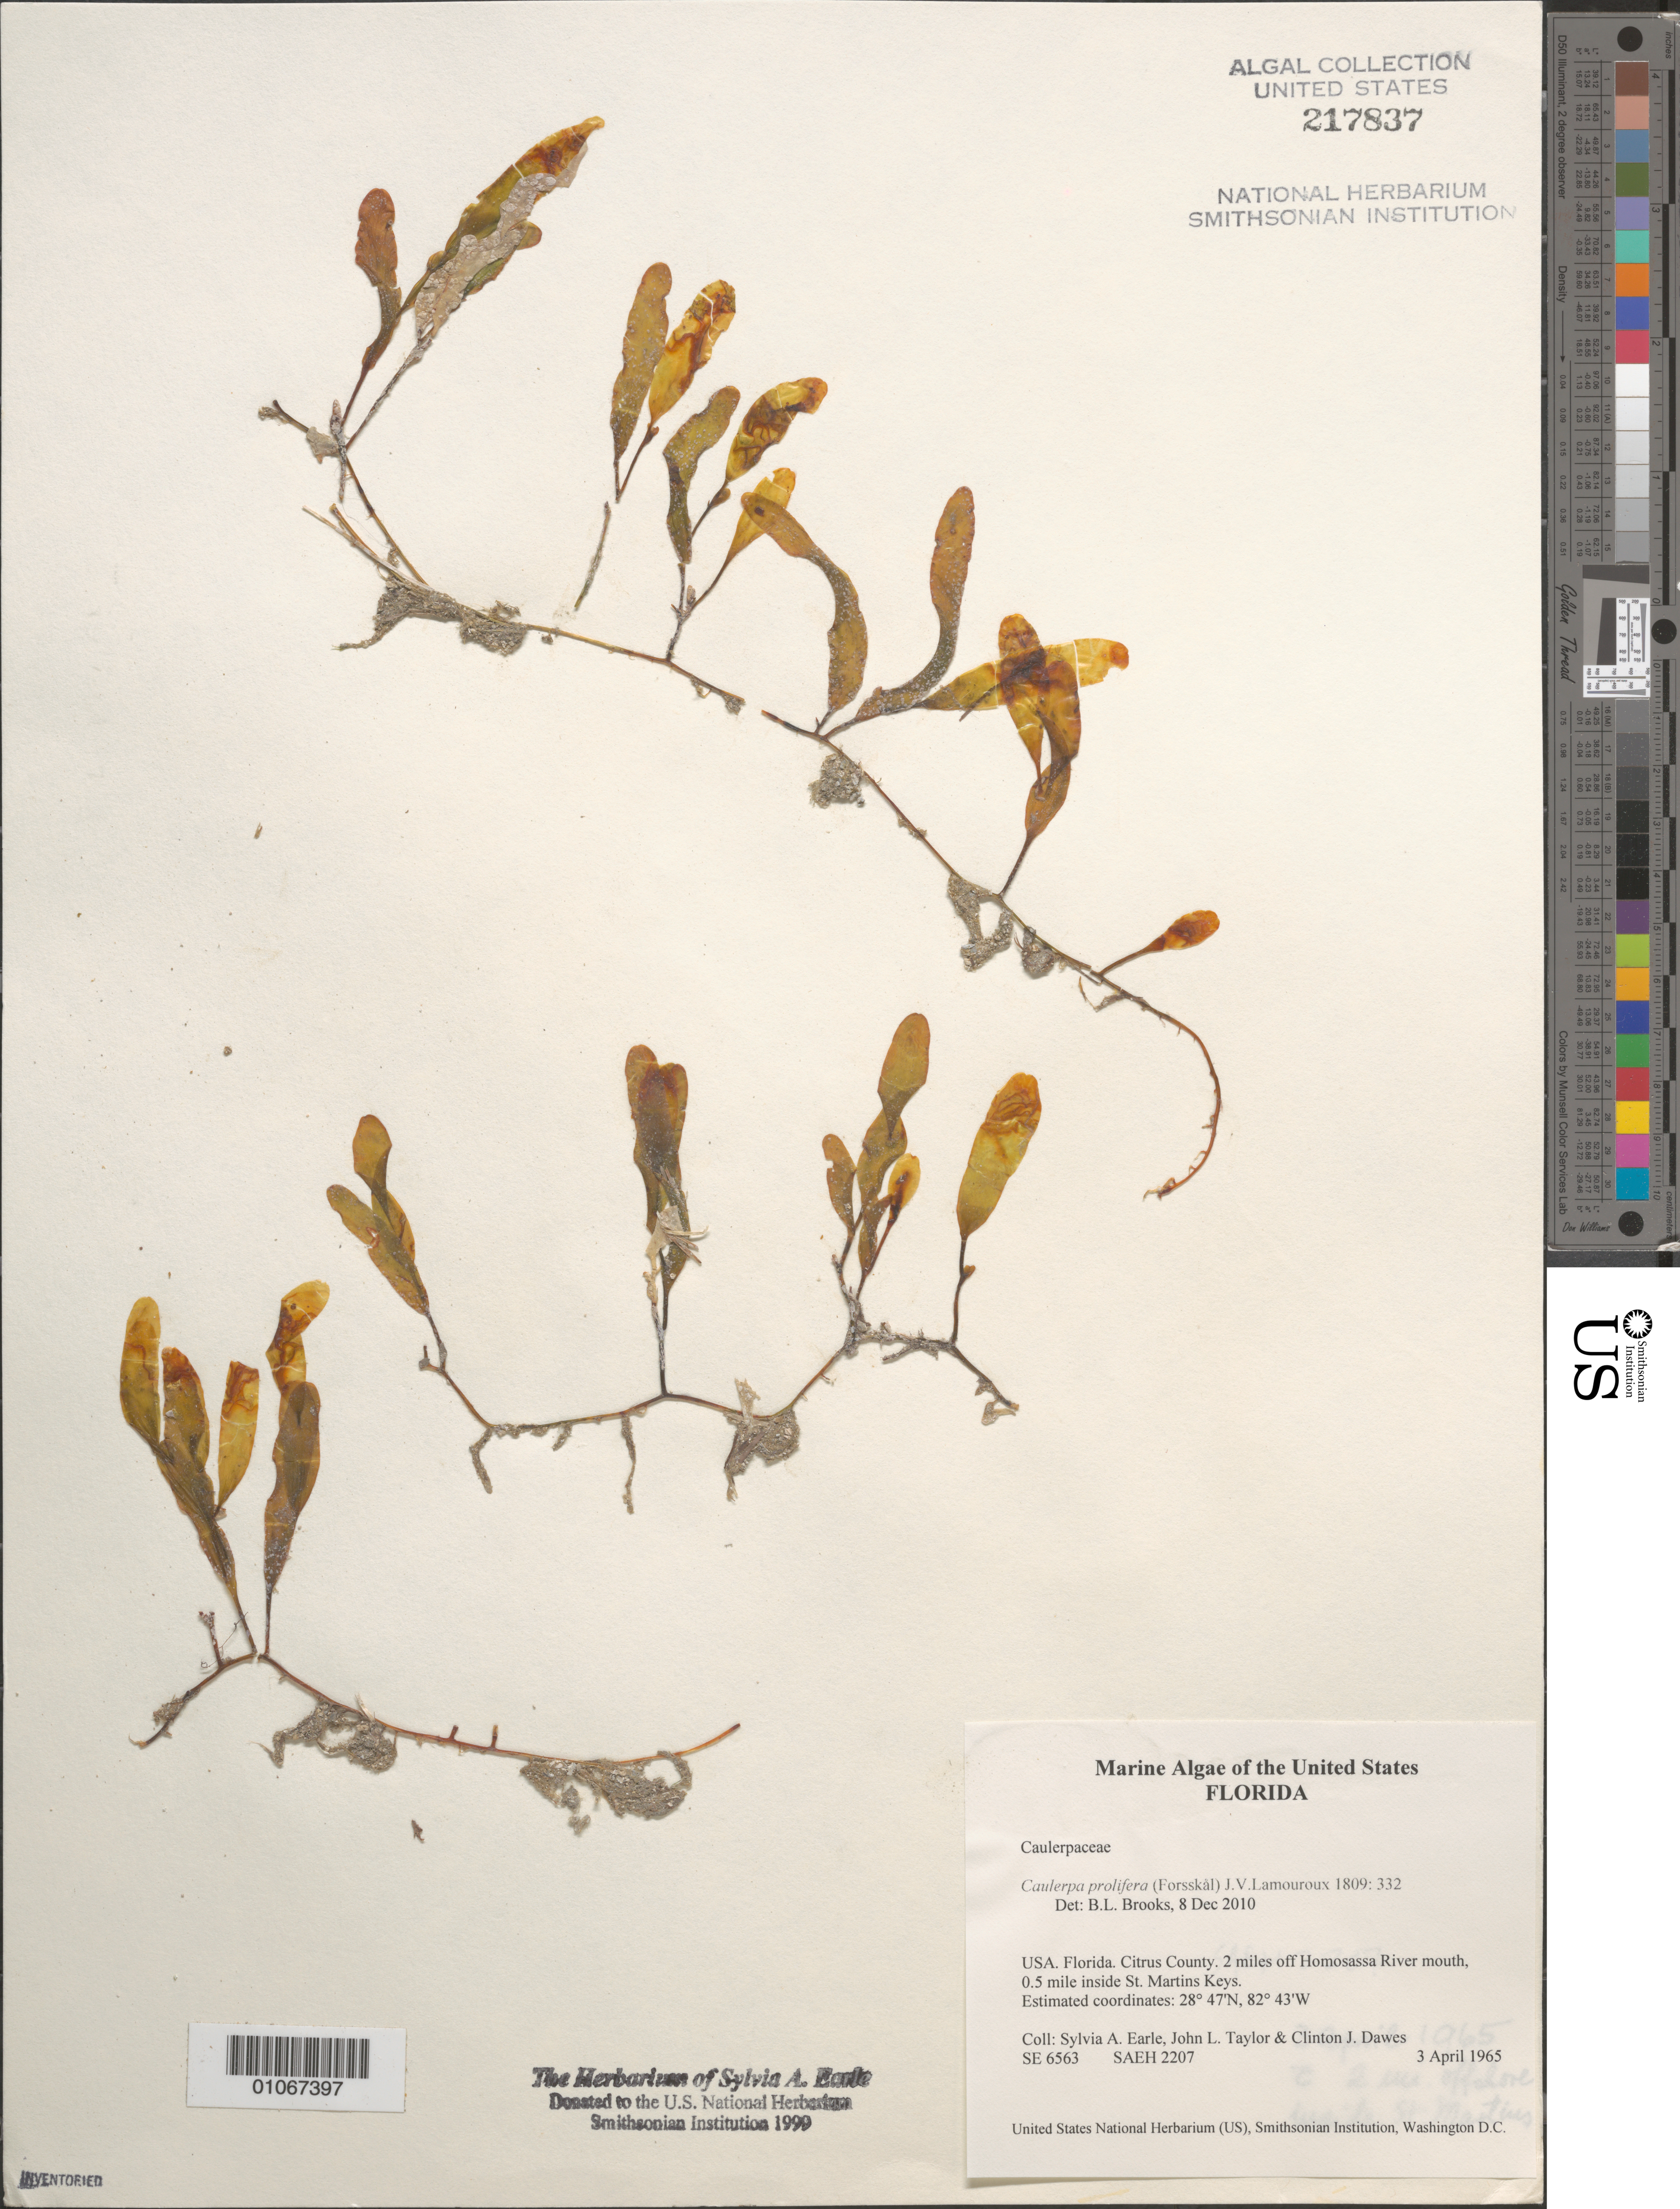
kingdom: Plantae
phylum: Chlorophyta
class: Ulvophyceae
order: Bryopsidales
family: Caulerpaceae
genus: Caulerpa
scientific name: Caulerpa prolifera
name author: (Forssk.) J.V.Lamouroux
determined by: Brooks, B. L., (BOT), Smithsonian Institution - National Museum of Natural History (UNITED STATES)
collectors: S. A. Earle, J. L. Taylor & C. Dawes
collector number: SE 6563 & SAEH 2207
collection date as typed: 03 Apr 1965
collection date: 1965-04-03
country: United States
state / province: Florida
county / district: Citrus County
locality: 2 miles off Homosassa River mouth, 0.5 mile inside St. Martins Keys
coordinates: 28 47'N, 82 43'W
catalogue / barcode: US 217837